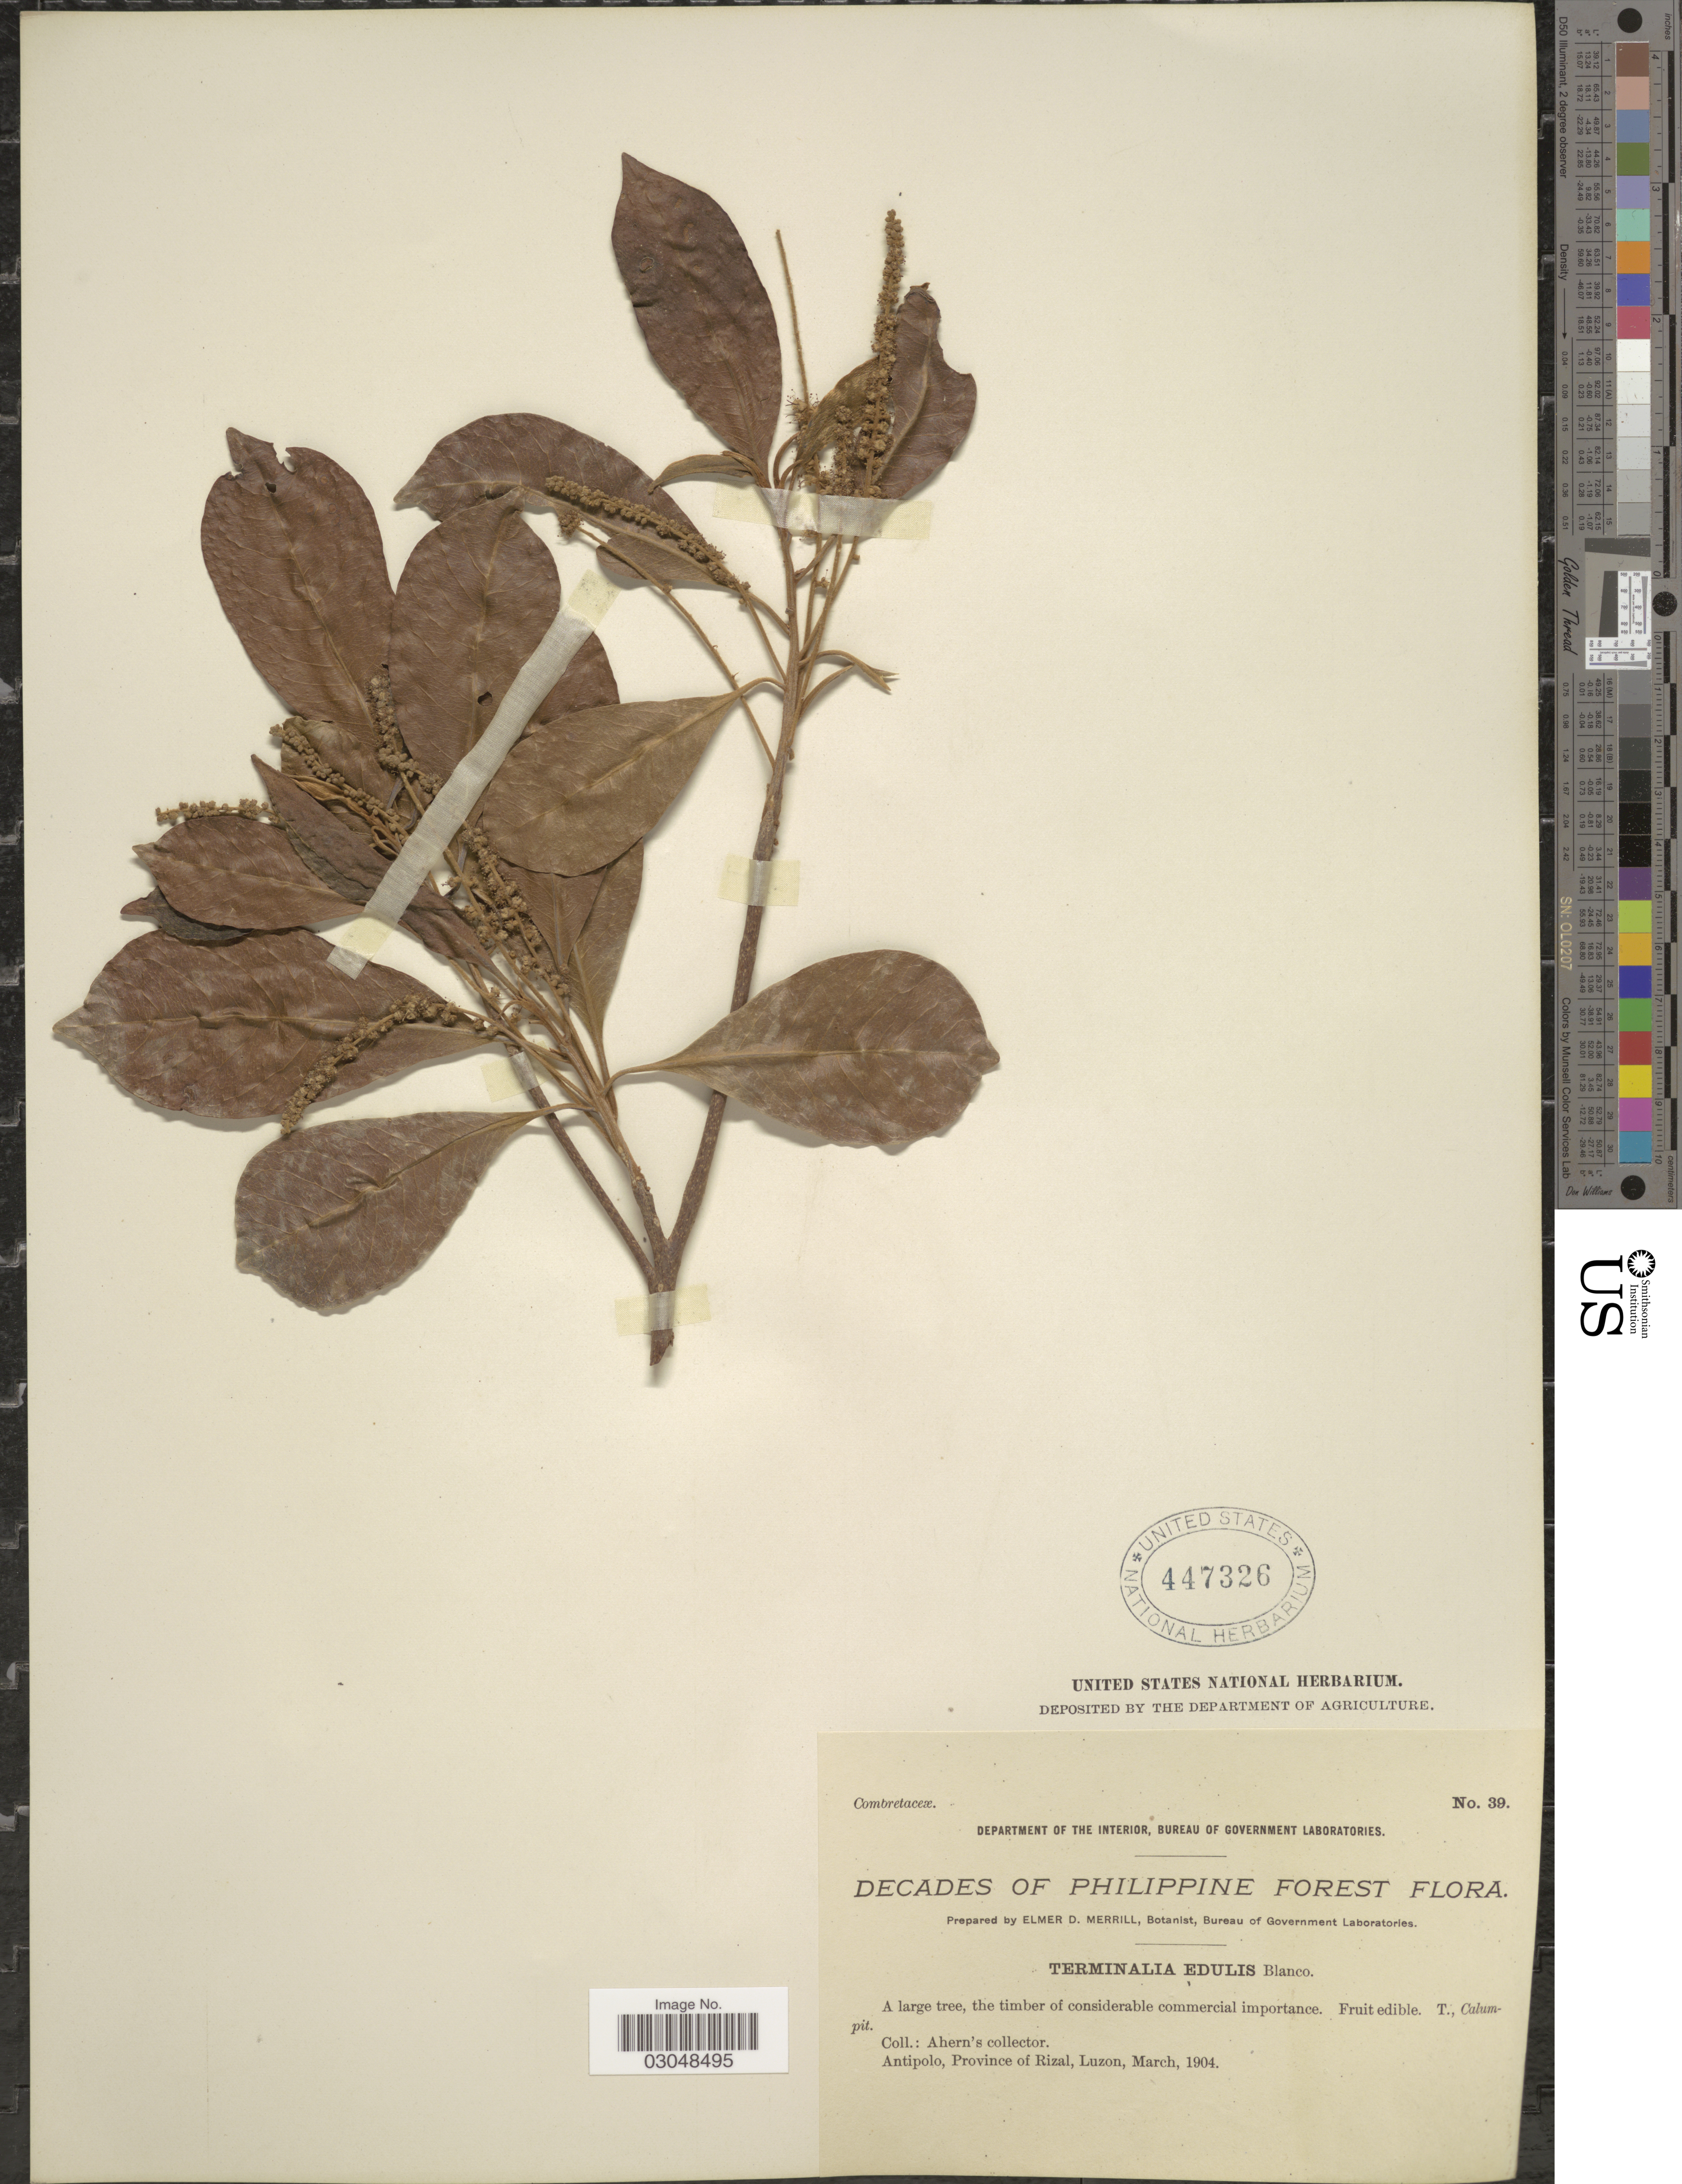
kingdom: Plantae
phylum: Tracheophyta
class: Magnoliopsida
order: Myrtales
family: Combretaceae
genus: Terminalia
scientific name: Terminalia microcarpa subsp. microcarpa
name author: Decne.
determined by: (US) Smithsonian Institution - National Museum of Natural History - Department of Botany (UNITED STATES)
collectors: Ahern's collector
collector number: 39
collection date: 1904-03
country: Philippines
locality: Decades of Philippine Forest, Antipolo, Province of Rizal, Luzon.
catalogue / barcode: US 447326